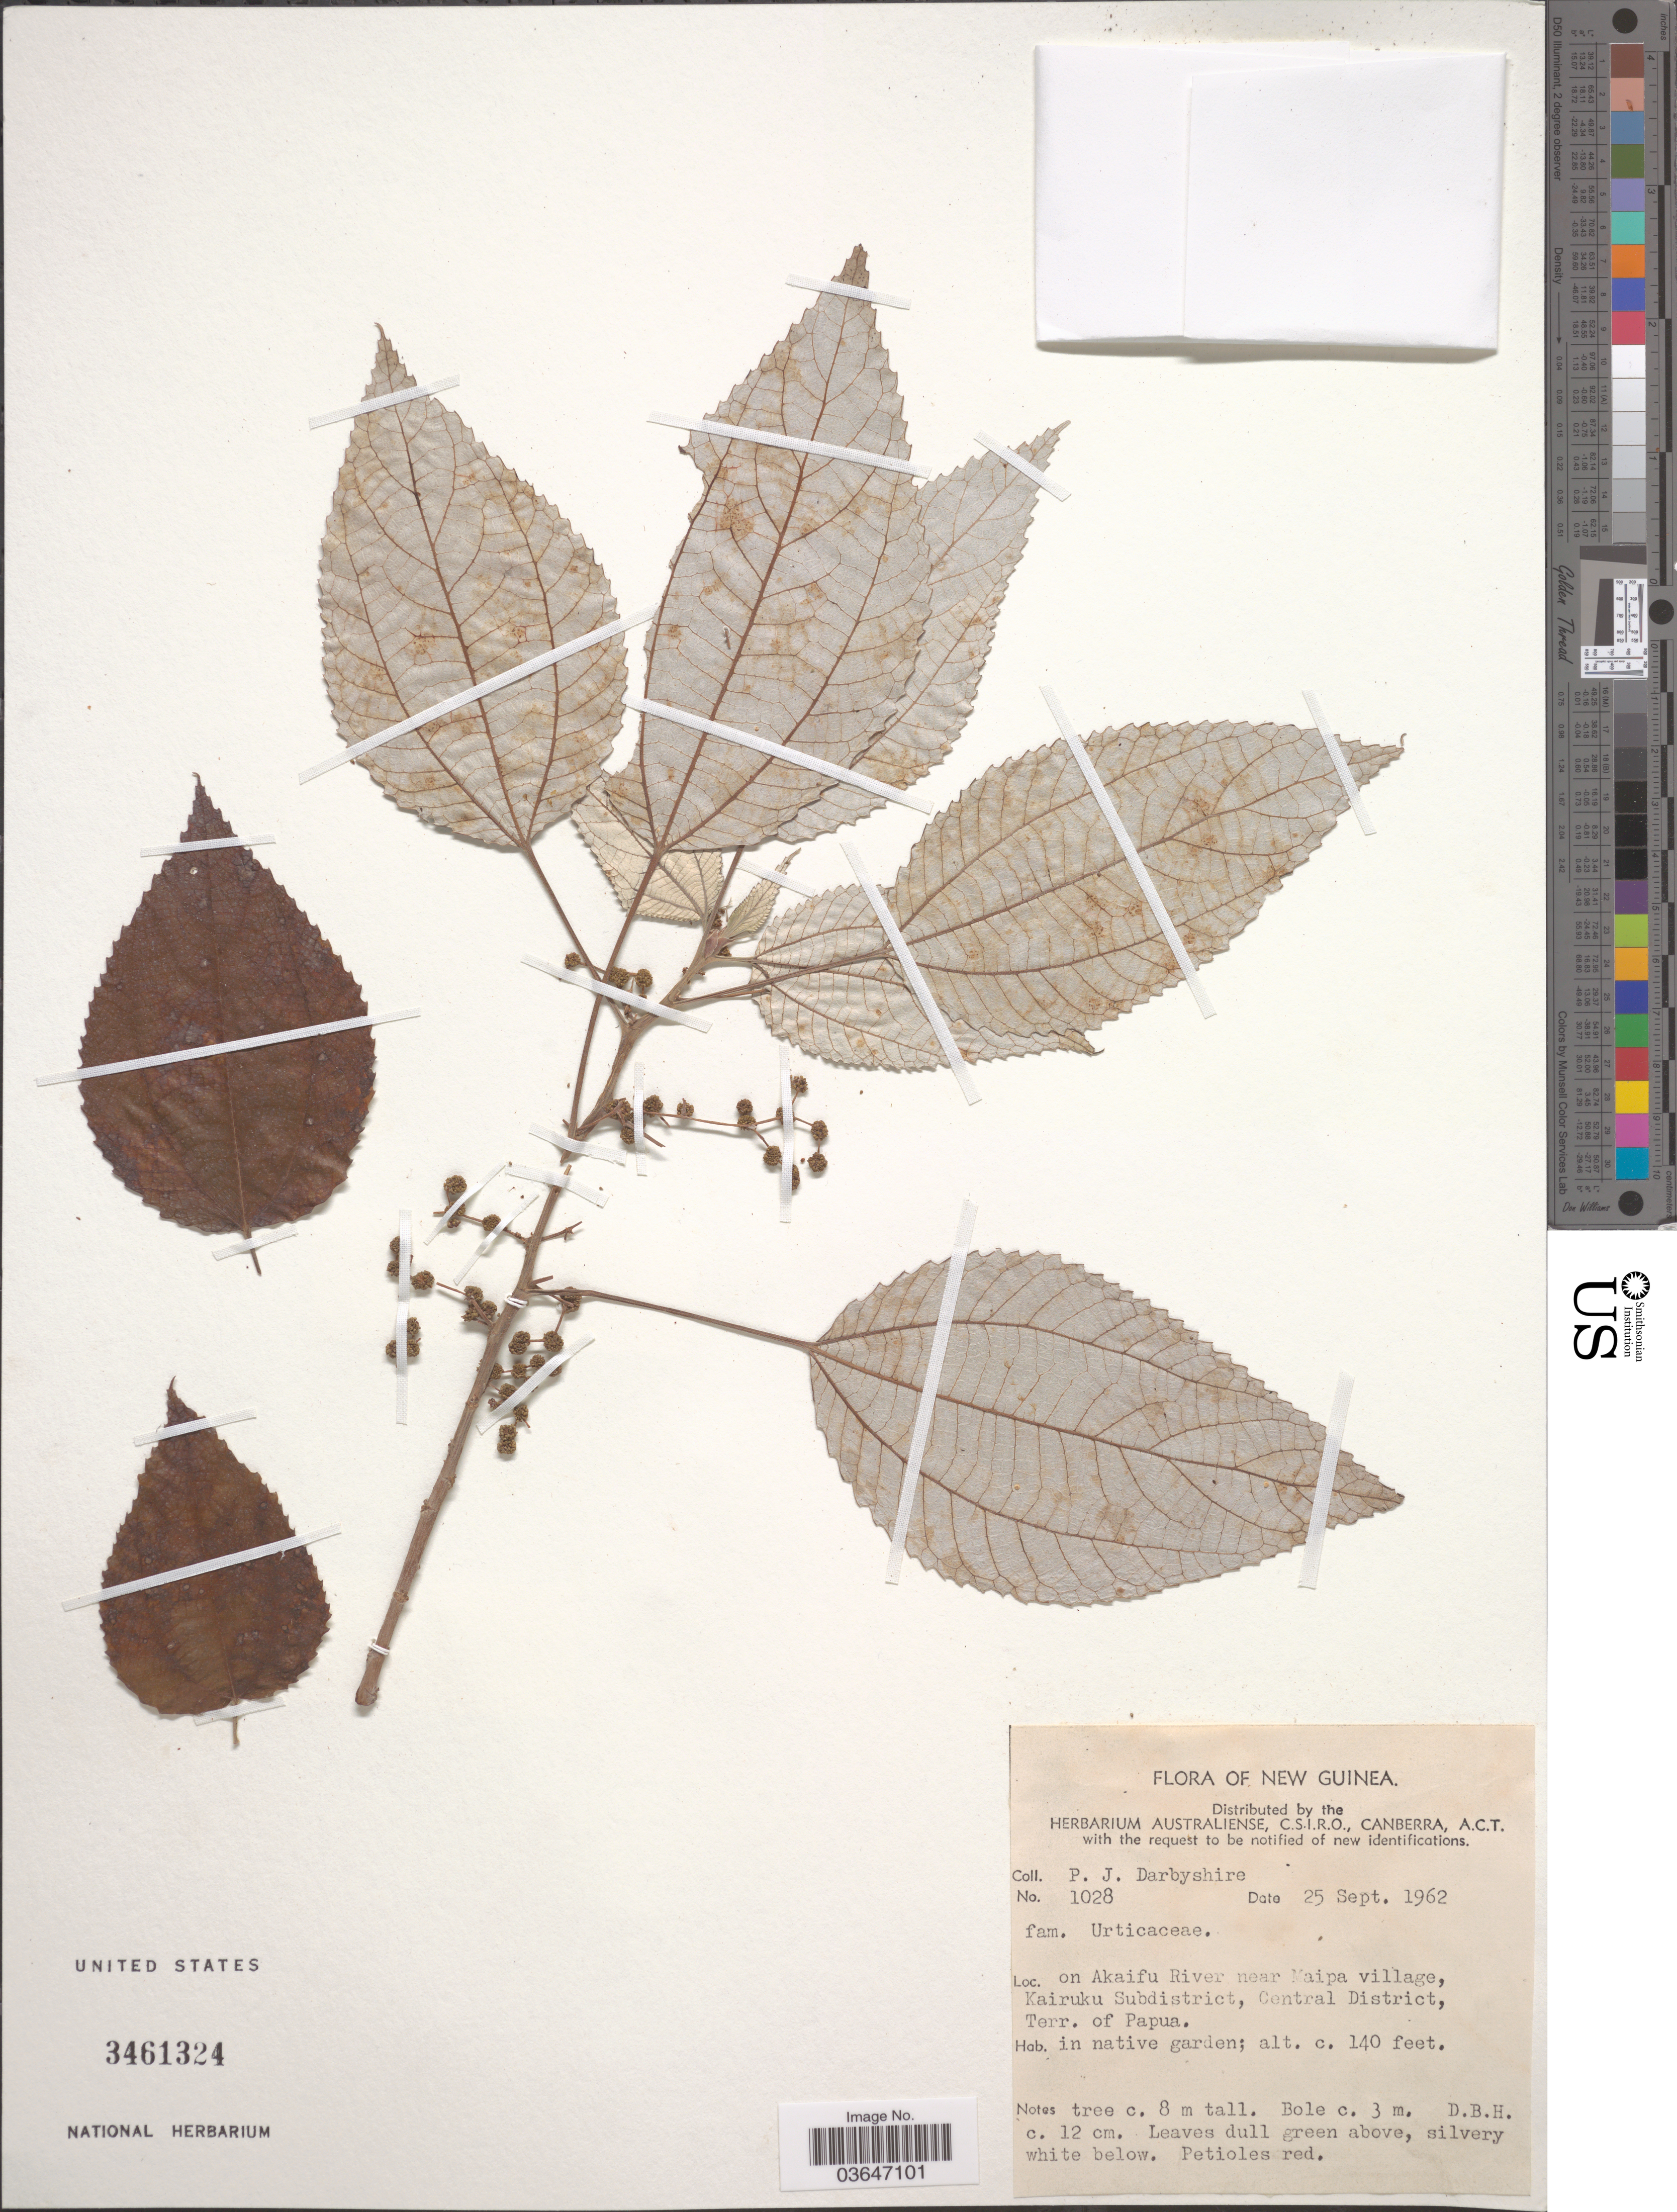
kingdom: Plantae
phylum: Tracheophyta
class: Magnoliopsida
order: Proteales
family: Proteaceae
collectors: P. Darbyshire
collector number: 1028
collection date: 1962-09-25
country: Papua New Guinea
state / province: Central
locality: New Guinea. On Akaifu River near Maipa village, Kairuku Subdistrict, Central District, Terr. of Papua.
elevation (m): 43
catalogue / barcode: US 3461324